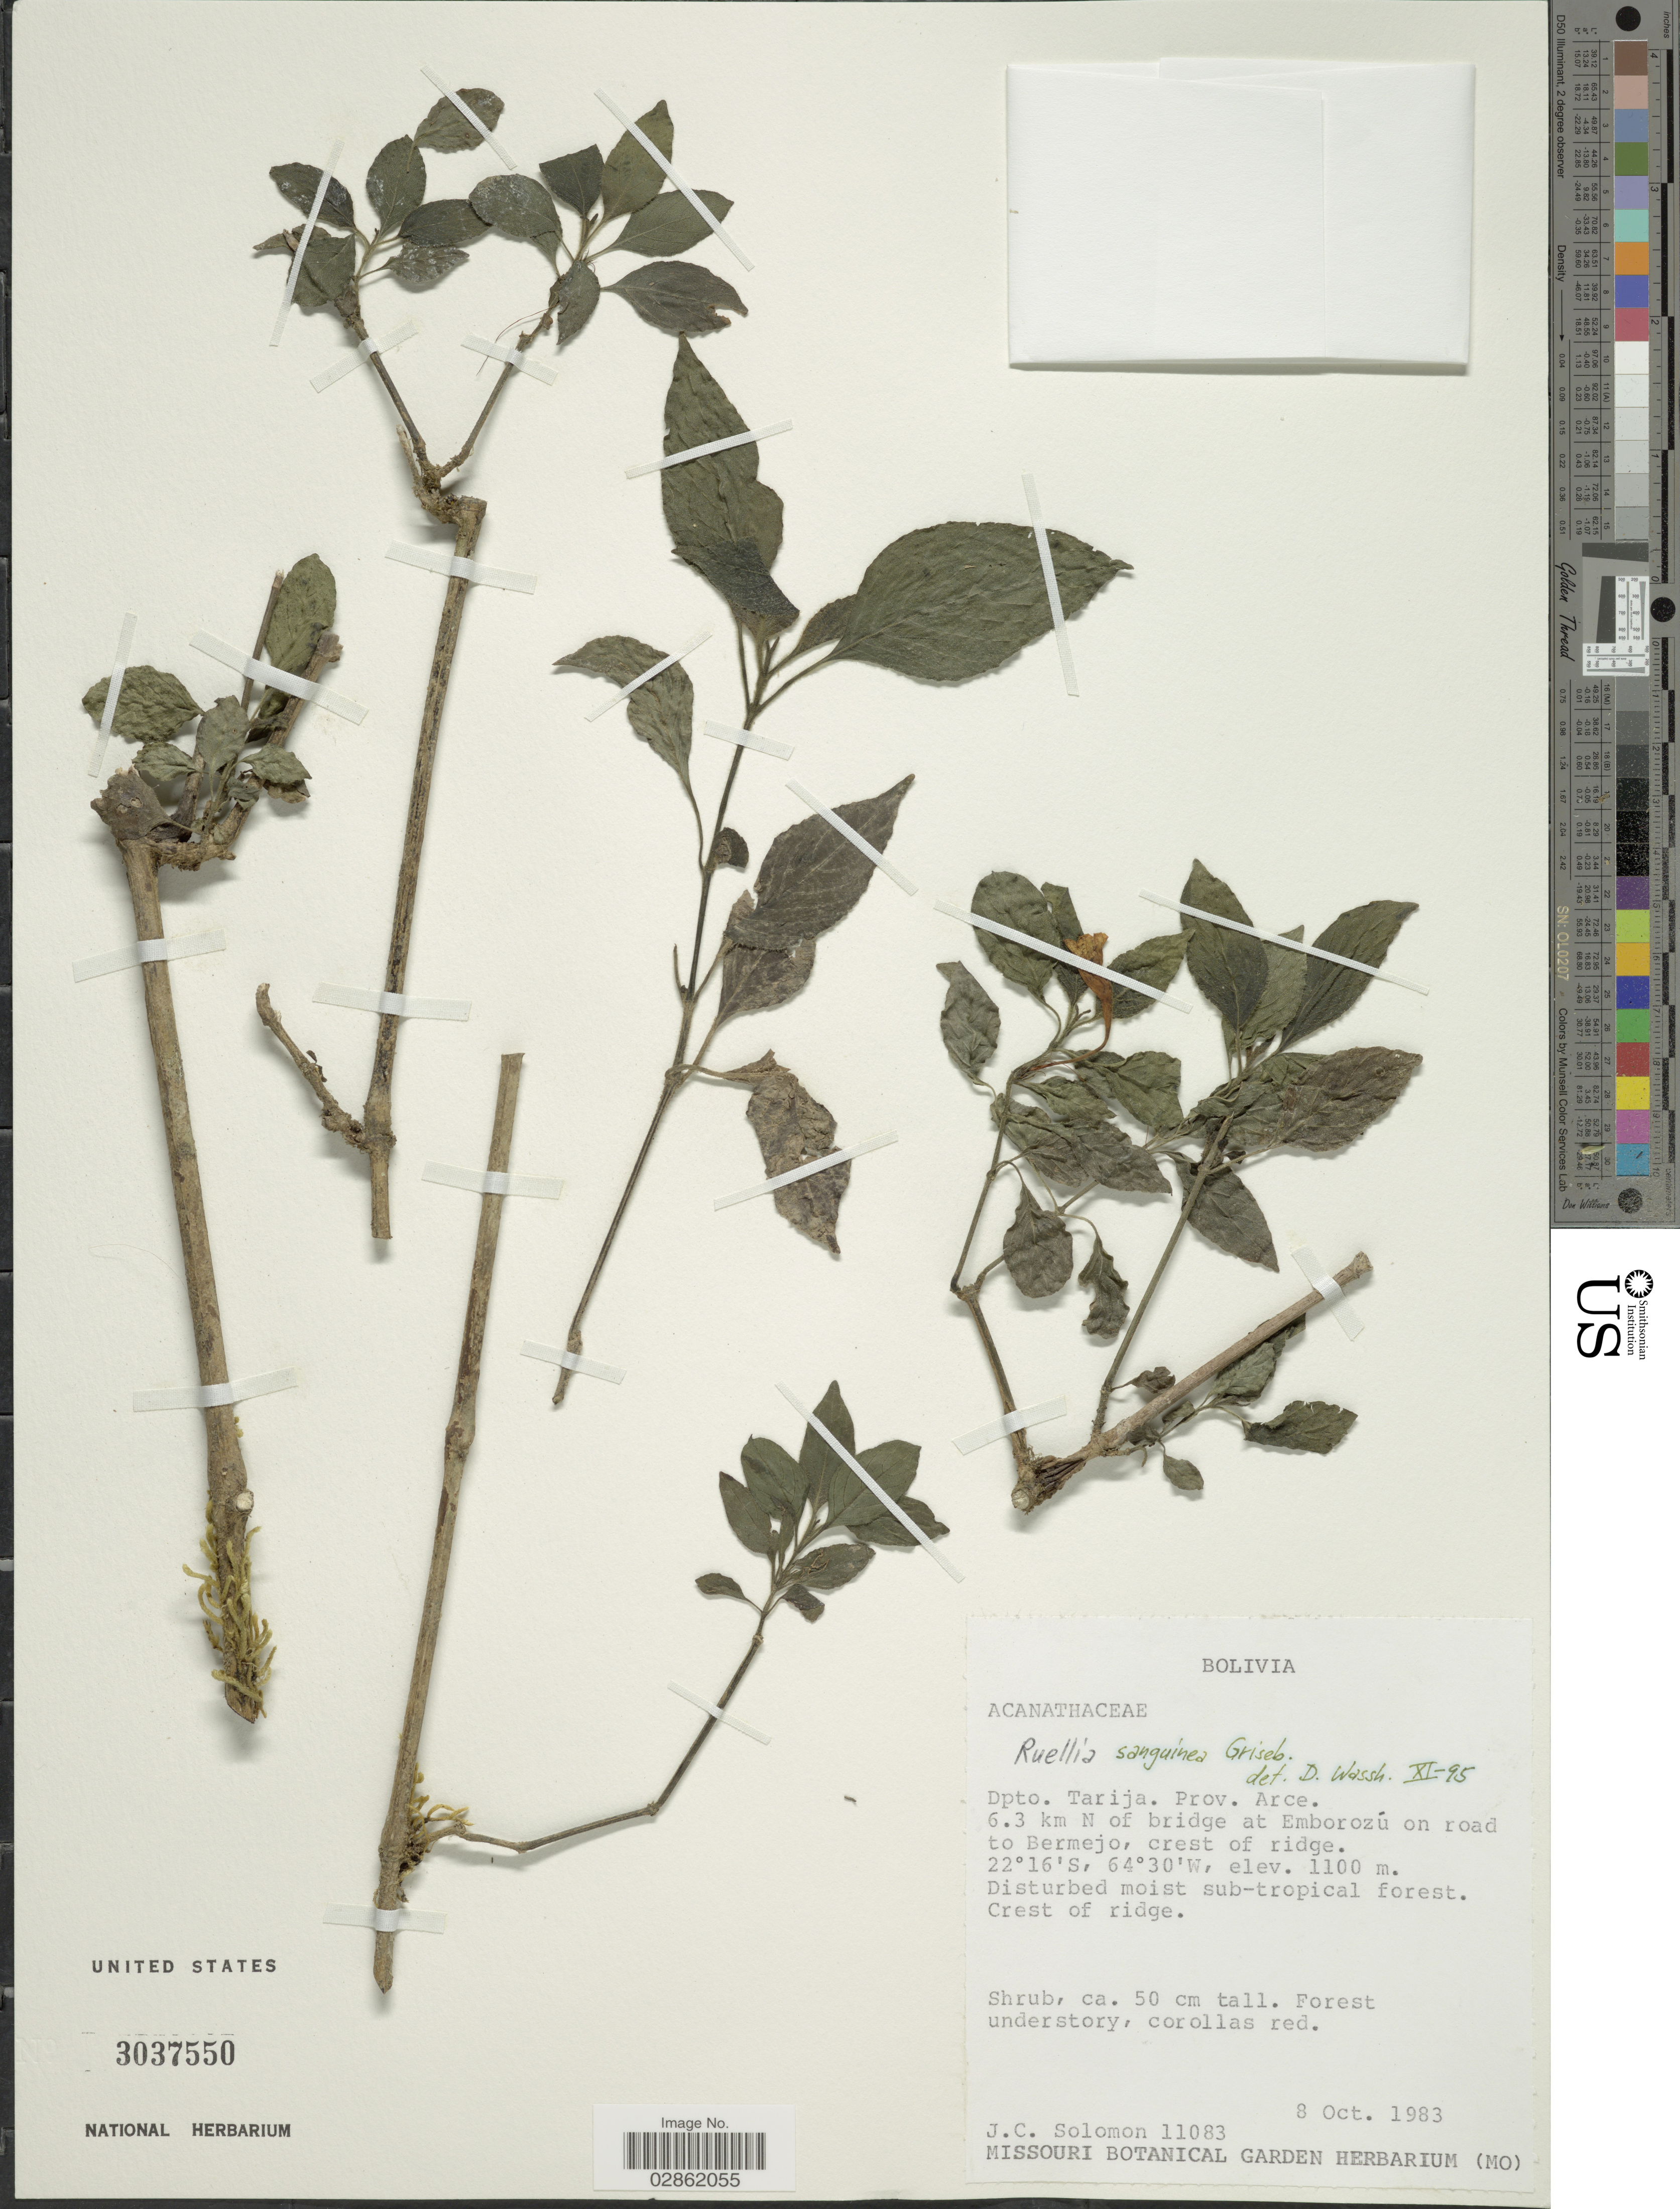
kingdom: Plantae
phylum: Tracheophyta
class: Magnoliopsida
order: Lamiales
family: Acanthaceae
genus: Ruellia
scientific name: Ruellia sanguinea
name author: Griseb.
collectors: J. C. Solomon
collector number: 11083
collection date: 1983-10-08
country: Bolivia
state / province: Tarija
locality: Dpto. Tarija, Prov. Arce, 6.3 km N of bridge at Emboruzú on road to Bermejo, crest of ridge.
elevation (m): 1100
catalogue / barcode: US 3037550